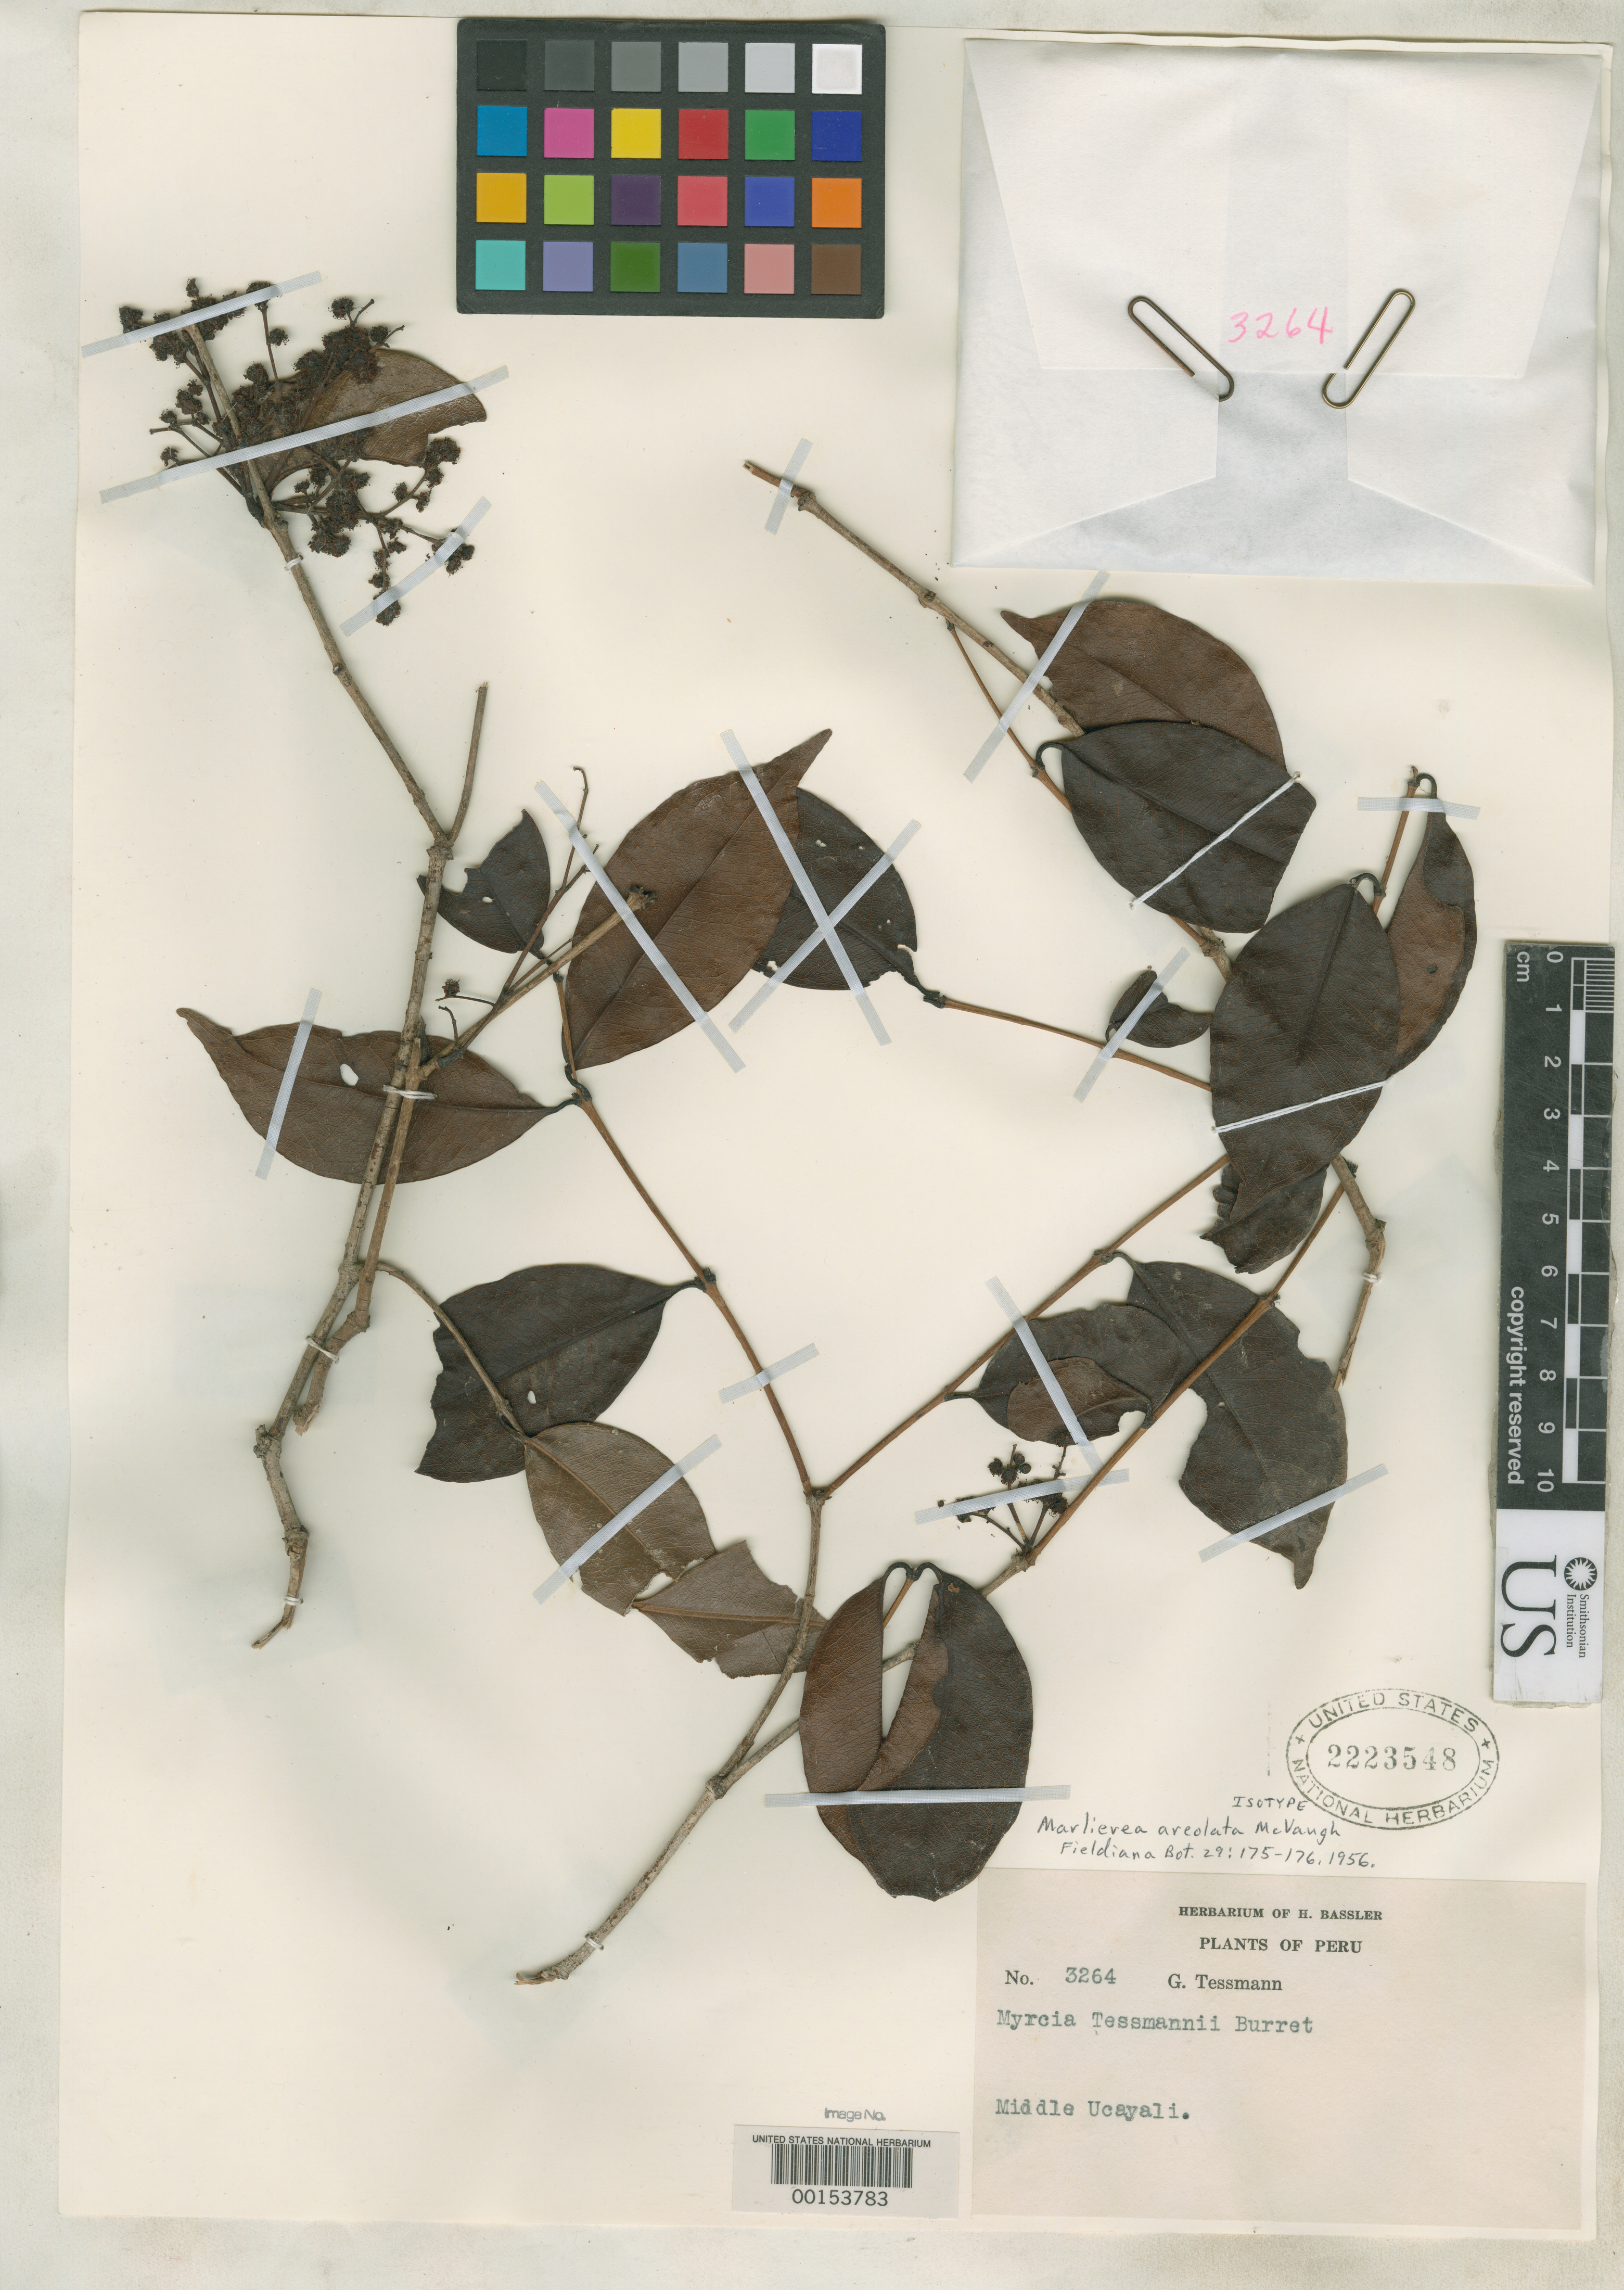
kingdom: Plantae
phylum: Tracheophyta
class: Magnoliopsida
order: Myrtales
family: Myrtaceae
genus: Marlierea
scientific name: Marlierea areolata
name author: McVaugh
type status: Isotype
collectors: G. Tessmann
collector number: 3264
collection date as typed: Jan 1923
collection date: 1923-01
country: Peru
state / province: Loreto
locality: Middle Ucayali, headwaters of Ucayali River.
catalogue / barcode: US 2223548